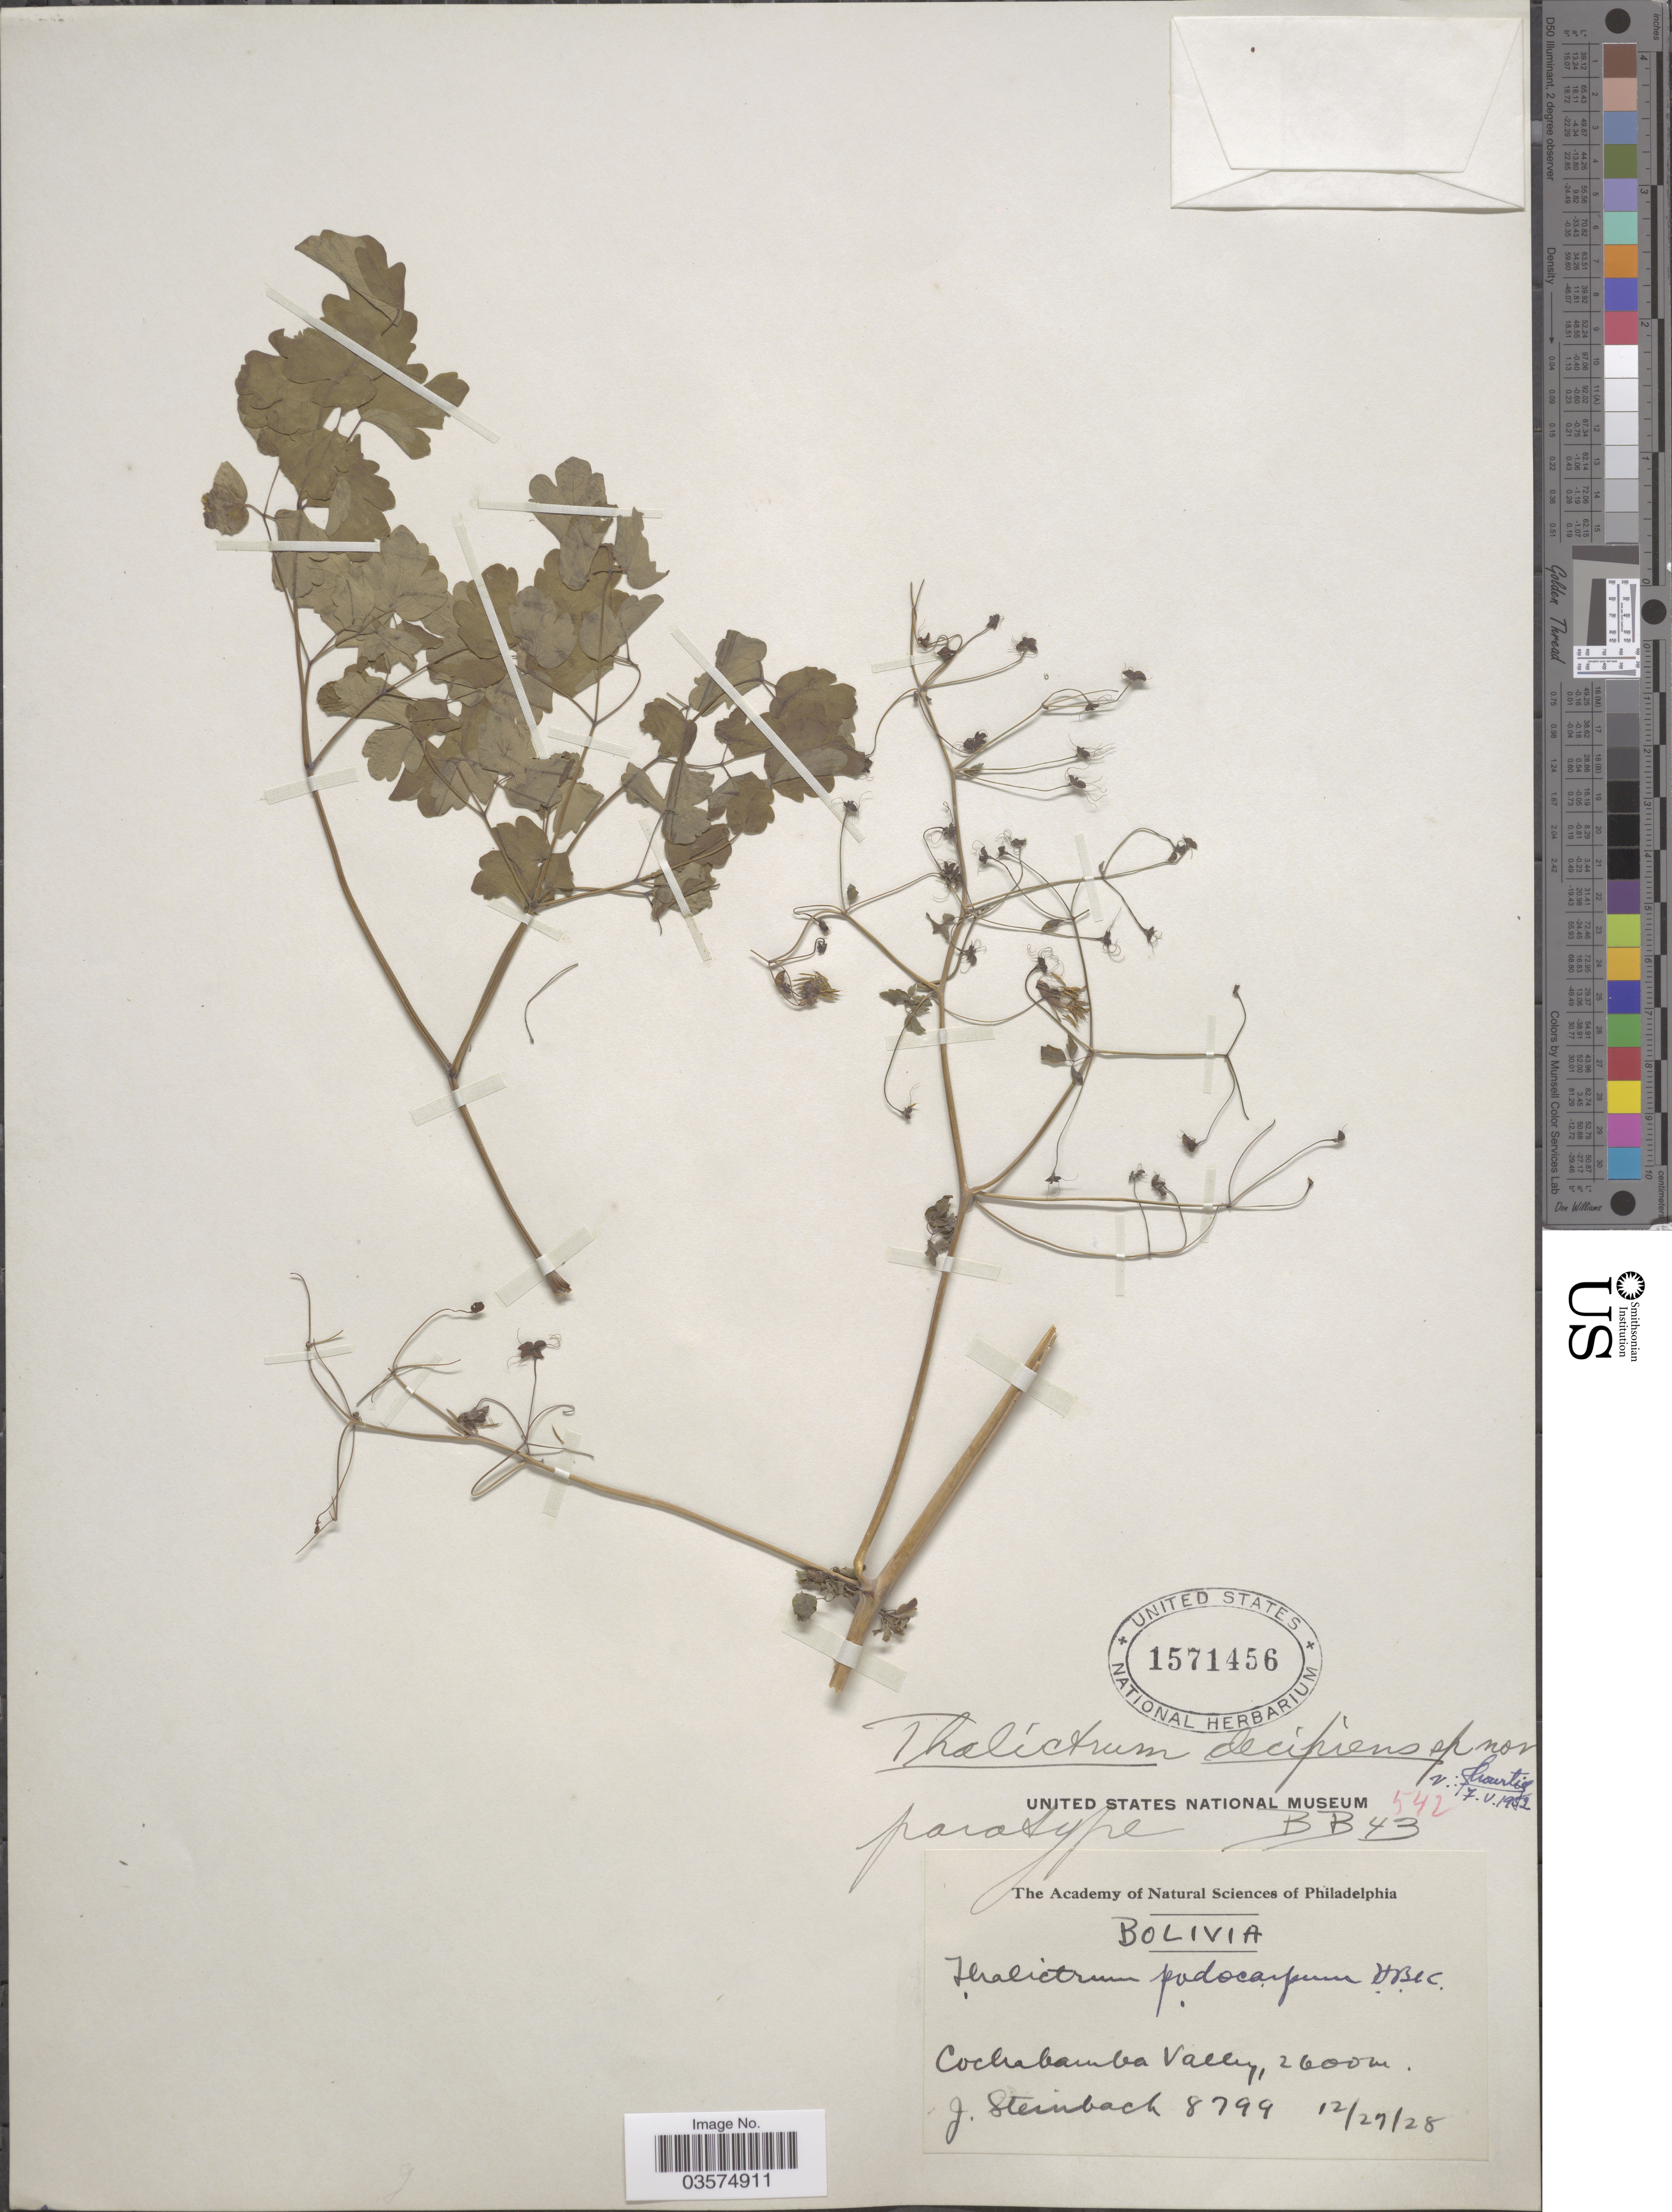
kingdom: Plantae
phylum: Tracheophyta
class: Magnoliopsida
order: Ranunculales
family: Ranunculaceae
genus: Thalictrum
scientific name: Thalictrum decipiens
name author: B. Boivin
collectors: J. Steinbach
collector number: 8799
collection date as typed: Transcribed d/m/y: 27/12/28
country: Bolivia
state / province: Cochabamba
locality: Cochabamba Valley.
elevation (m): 2600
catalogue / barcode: US 1571456